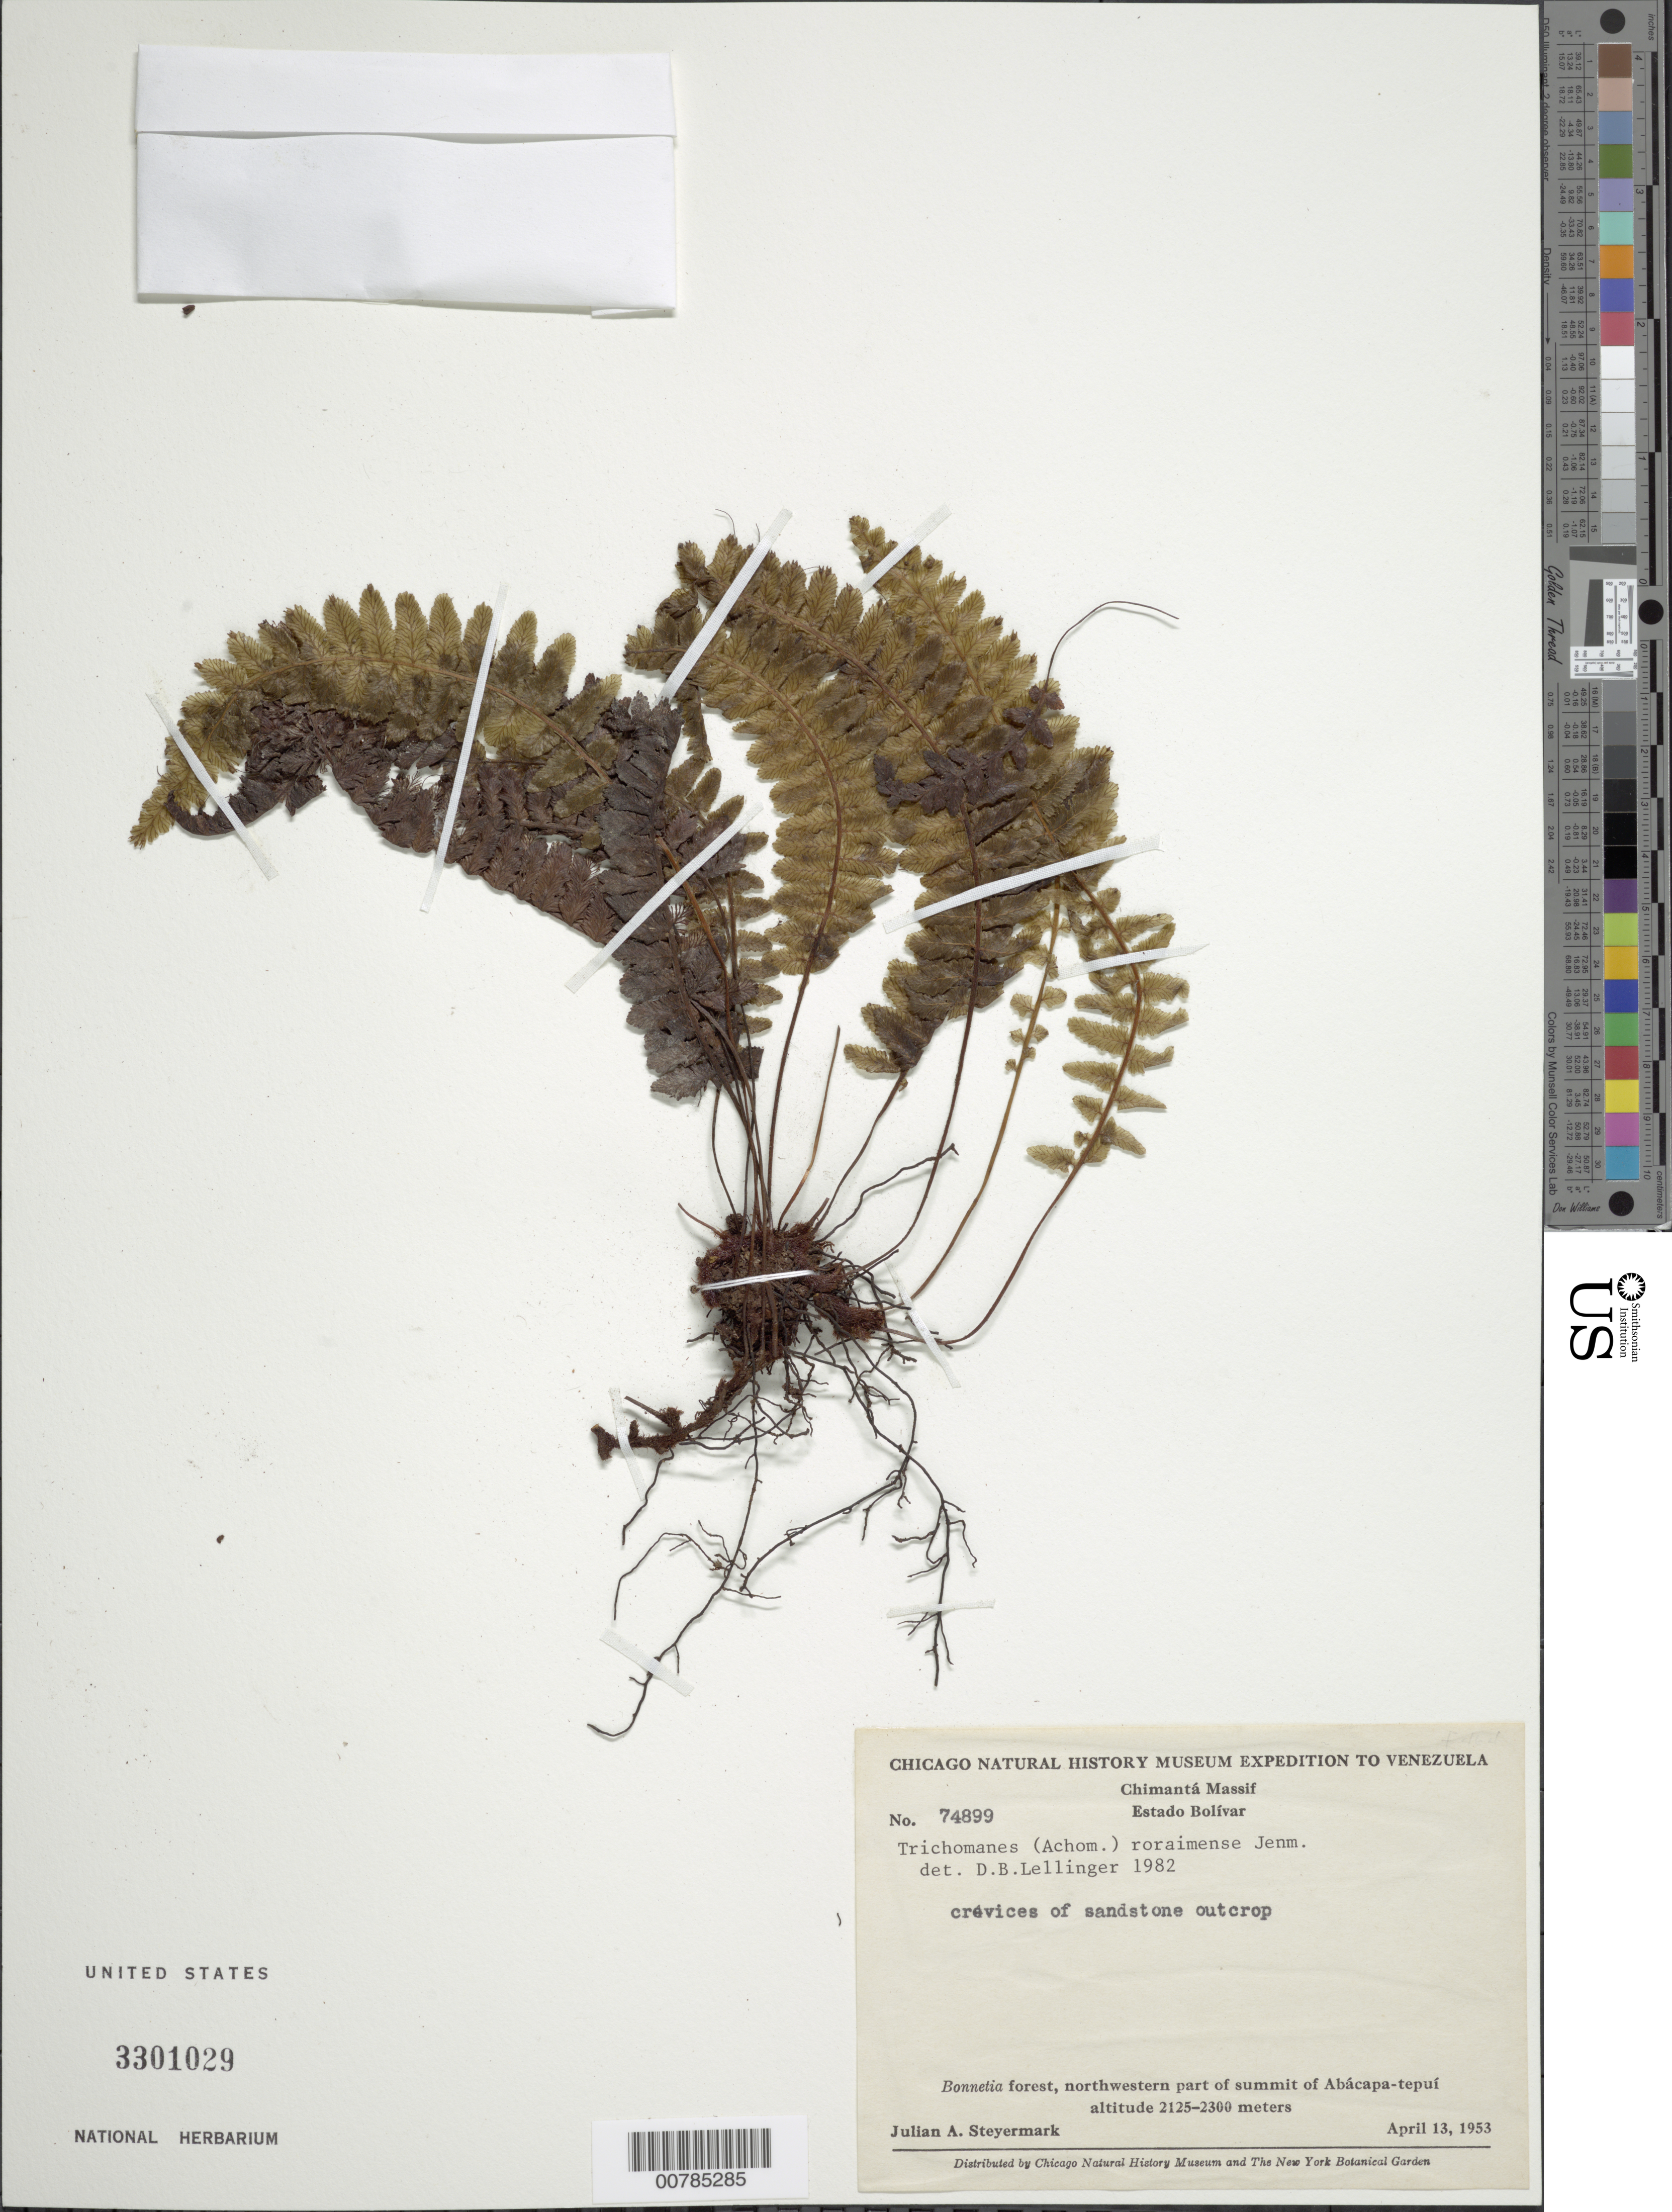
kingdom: Plantae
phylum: Tracheophyta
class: Polypodiopsida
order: Hymenophyllales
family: Hymenophyllaceae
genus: Trichomanes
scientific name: Trichomanes roraimense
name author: Jenman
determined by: Lellinger, David B., (BOT), Smithsonian Institution - National Museum of Natural History (UNITED STATES)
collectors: J. Steyermark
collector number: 74899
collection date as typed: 13-Apr-53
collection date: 1953-04-13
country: Venezuela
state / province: Bolívar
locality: Chimantá Massif, Abácapa-tepuí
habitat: Bonnetia forest; crevices of sandstone outcrop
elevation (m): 2125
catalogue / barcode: US 3301029